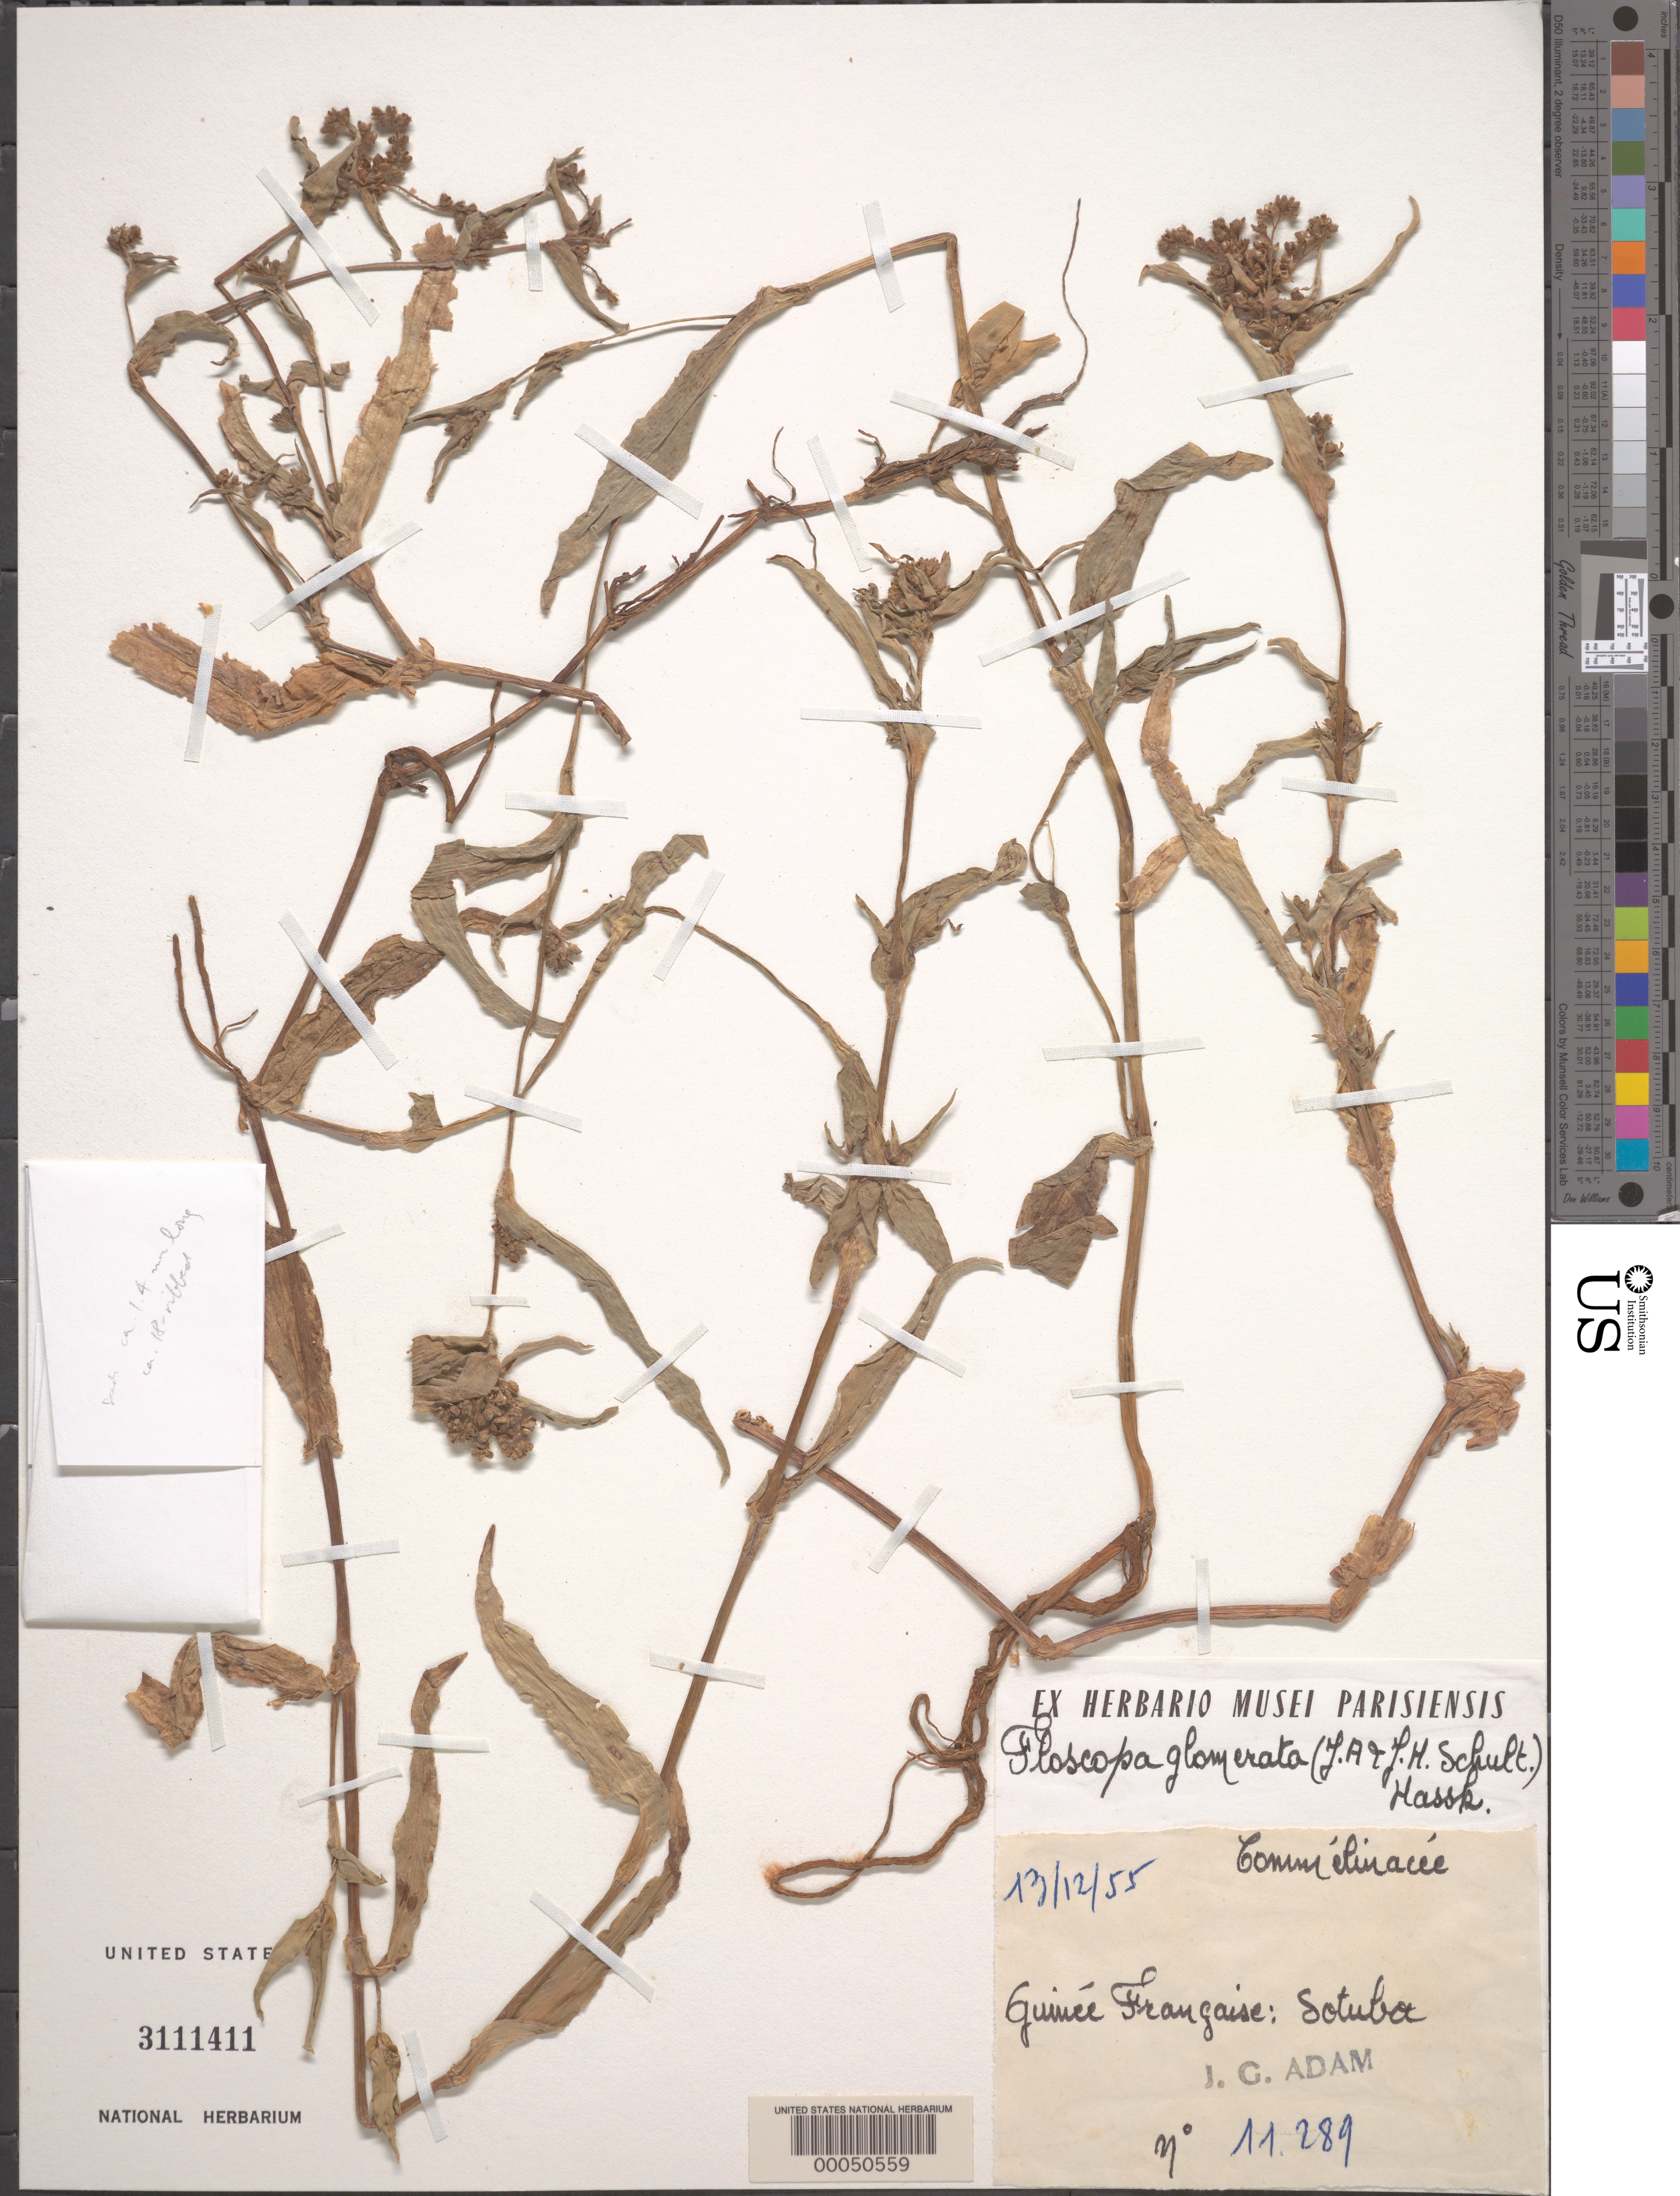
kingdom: Plantae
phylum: Tracheophyta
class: Liliopsida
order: Commelinales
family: Commelinaceae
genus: Floscopa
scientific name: Floscopa glomerata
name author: (Willd. ex Schult. & Schult. f.) Hassk.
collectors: J. Adam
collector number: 11289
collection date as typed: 13 Dec 1955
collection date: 1955-12-13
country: Papua New Guinea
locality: Sotuba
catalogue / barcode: US 3111411